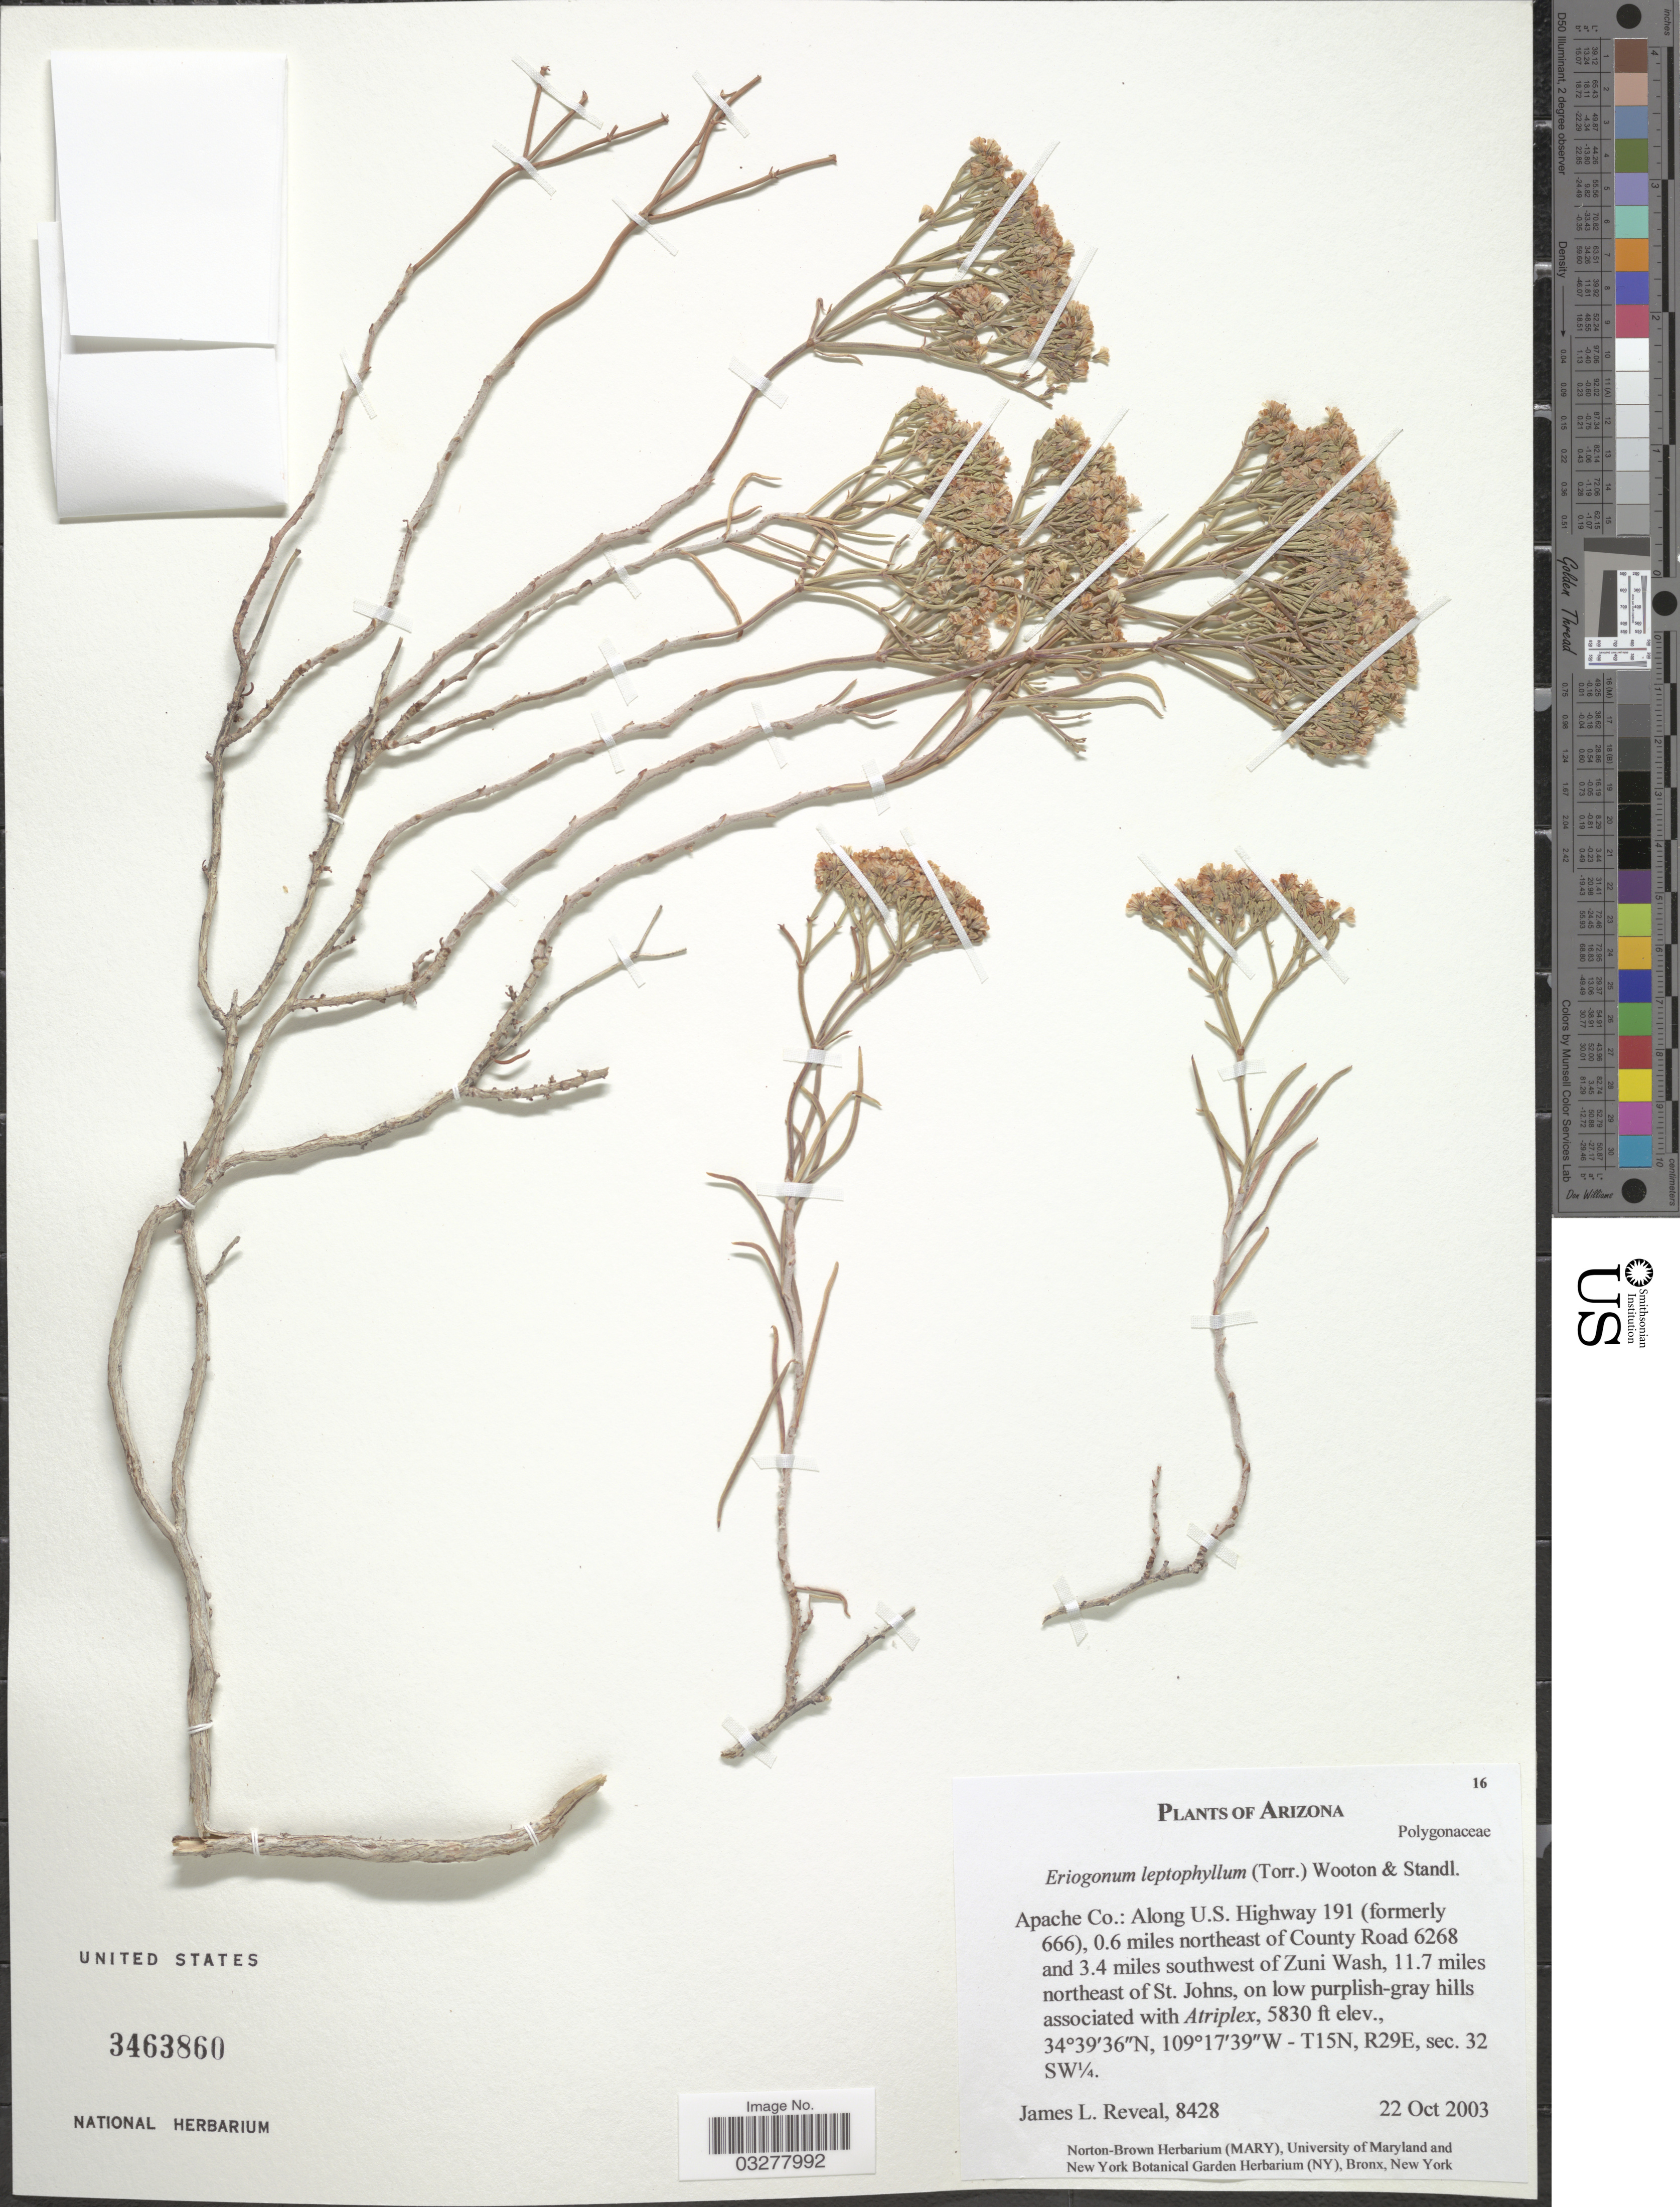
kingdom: Plantae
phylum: Tracheophyta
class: Magnoliopsida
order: Caryophyllales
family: Polygonaceae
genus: Eriogonum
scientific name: Eriogonum leptophyllum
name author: (Torr.) Wooton & Standl.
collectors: J. L. Reveal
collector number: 8428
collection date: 2003-10-22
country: United States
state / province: Arizona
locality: Apache Co.: Along U.S. Highway 191 (formerly 666), 0.6 miles northeast of County Road 6268 and 3.4 miles southwest of Zuni Wash, 11.7 miles northeast of St. Johns. T15N, R29E, sec. 32 SW¼.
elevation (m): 1777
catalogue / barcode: US 3463860